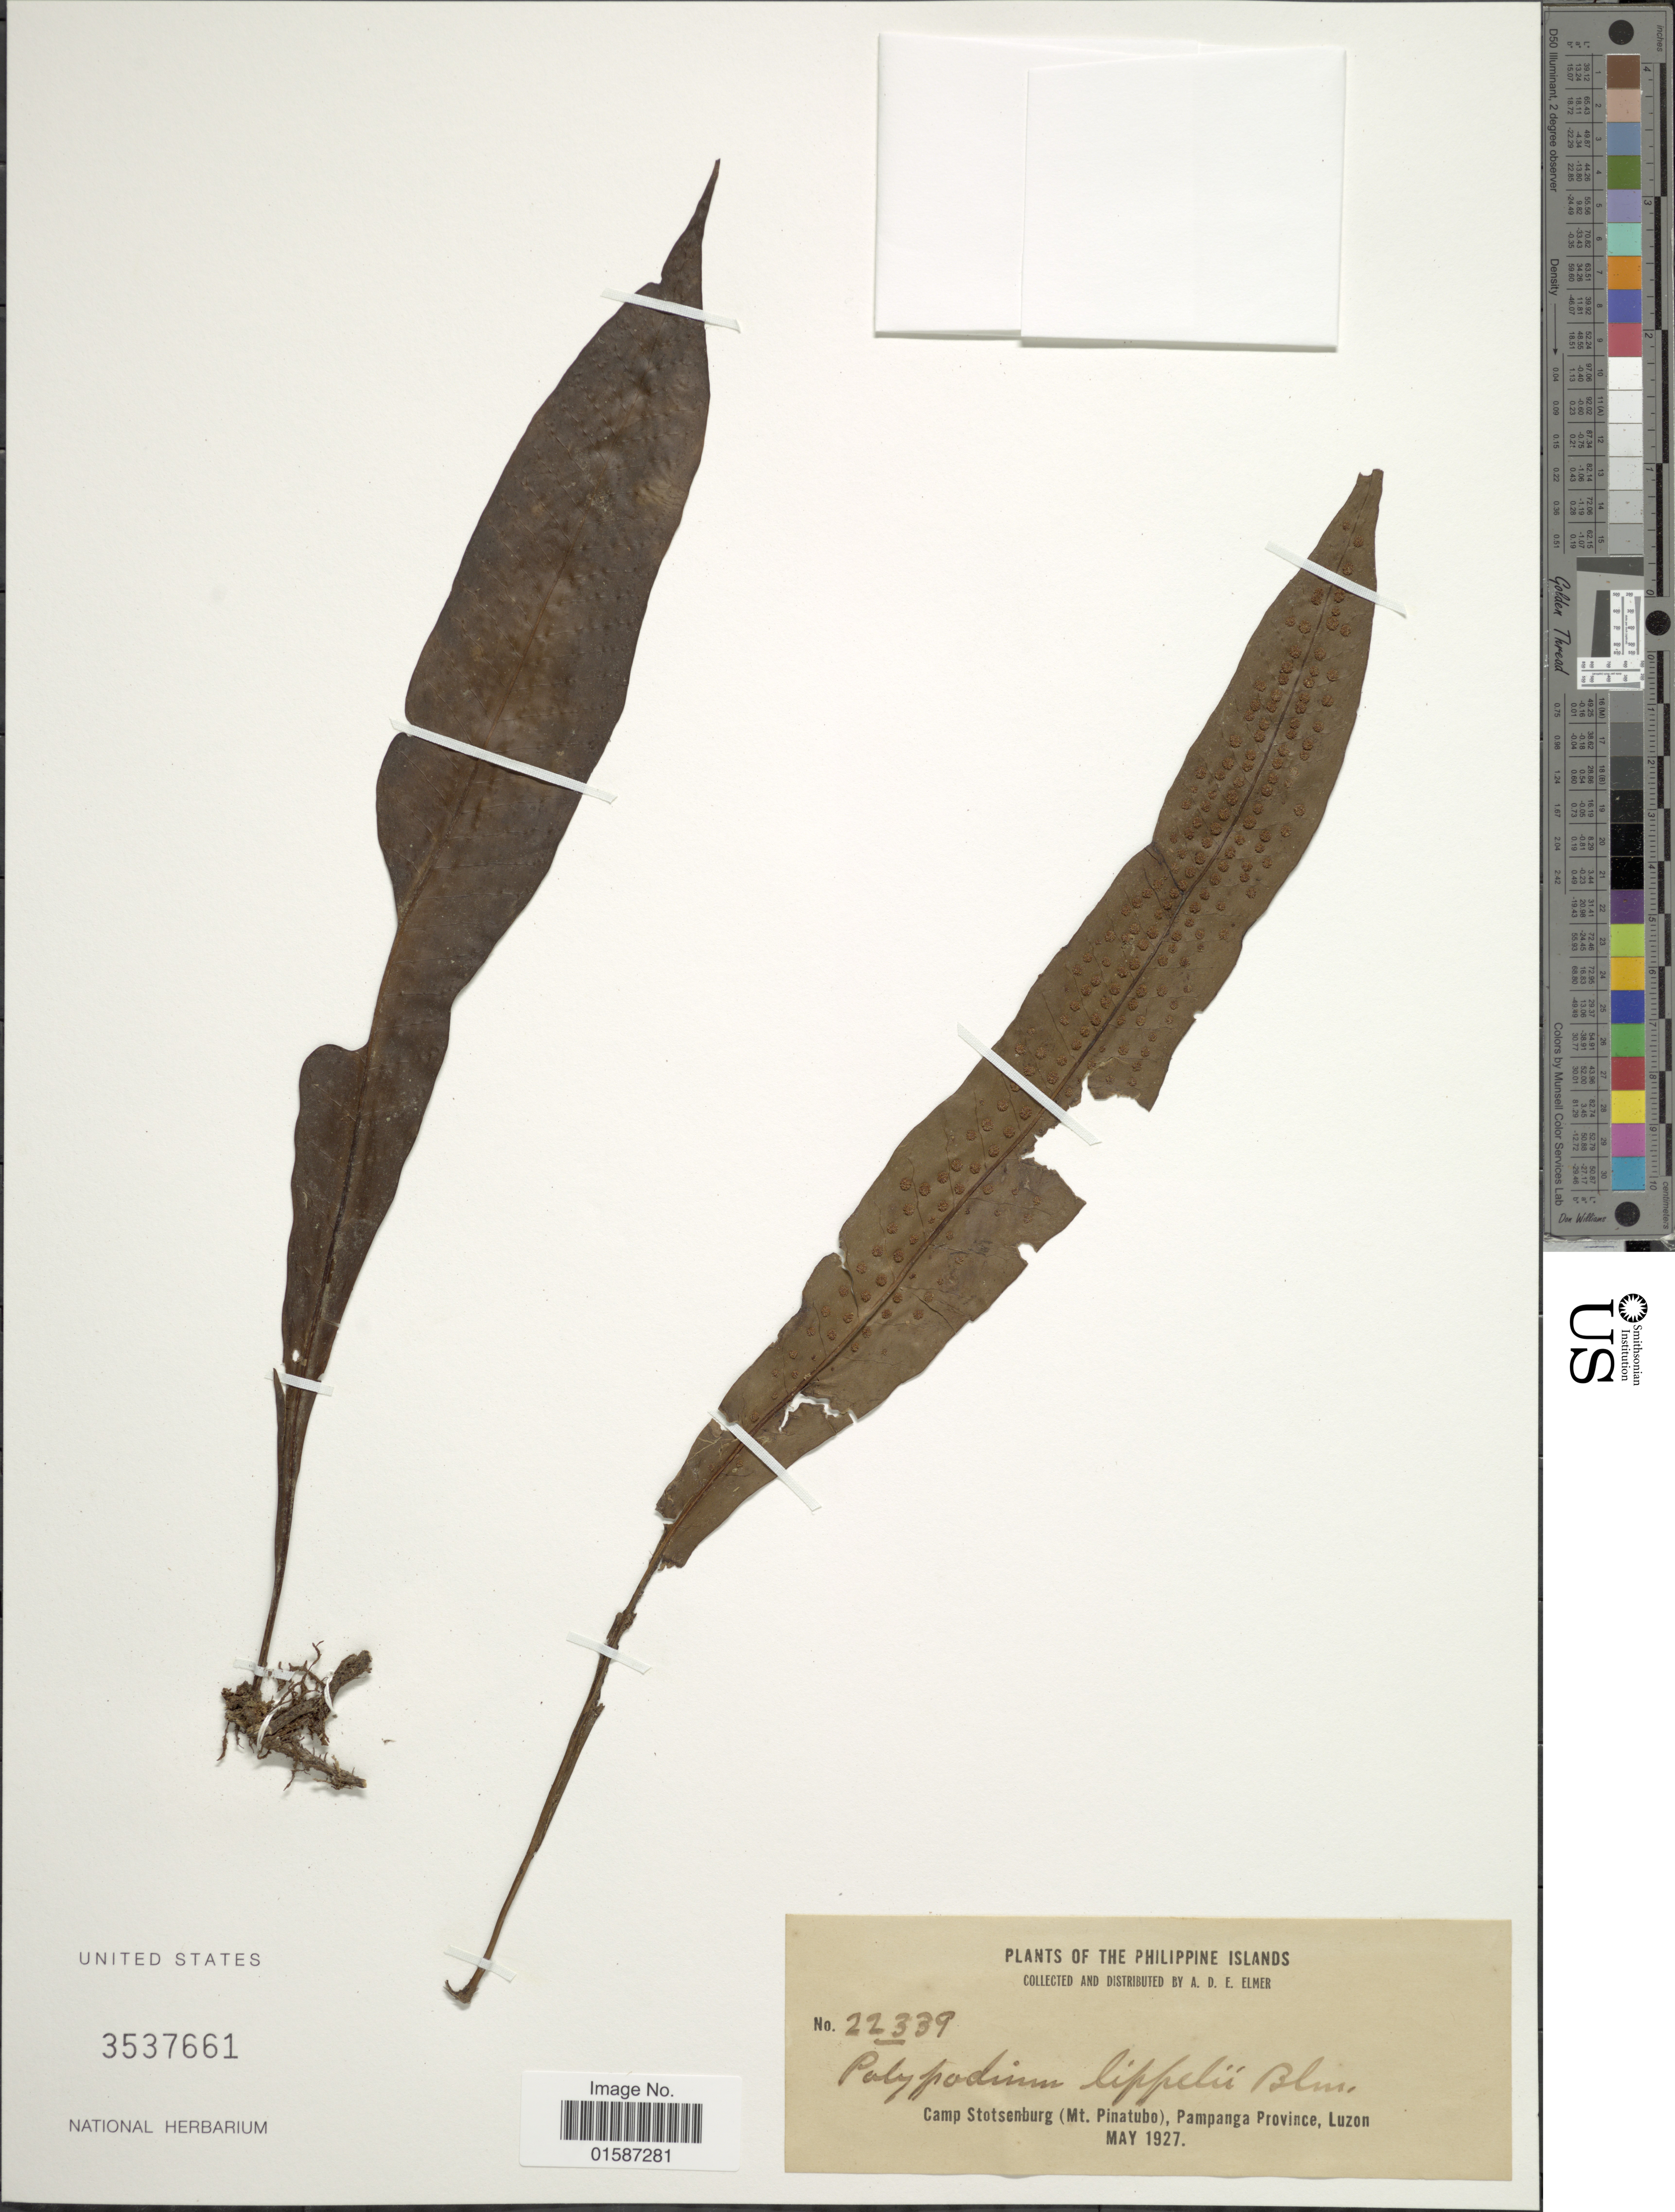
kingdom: Plantae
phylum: Tracheophyta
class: Polypodiopsida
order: Polypodiales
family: Polypodiaceae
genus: Neolepisorus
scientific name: Neolepisorus zippelii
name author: (Blume) Li S. Wang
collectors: A. D. E. Elmer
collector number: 22339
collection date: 1927-05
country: Philippines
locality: Camp Stotsenburg (Mt. Pinatabo), Pampanga Province, Luzon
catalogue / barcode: US 3537661